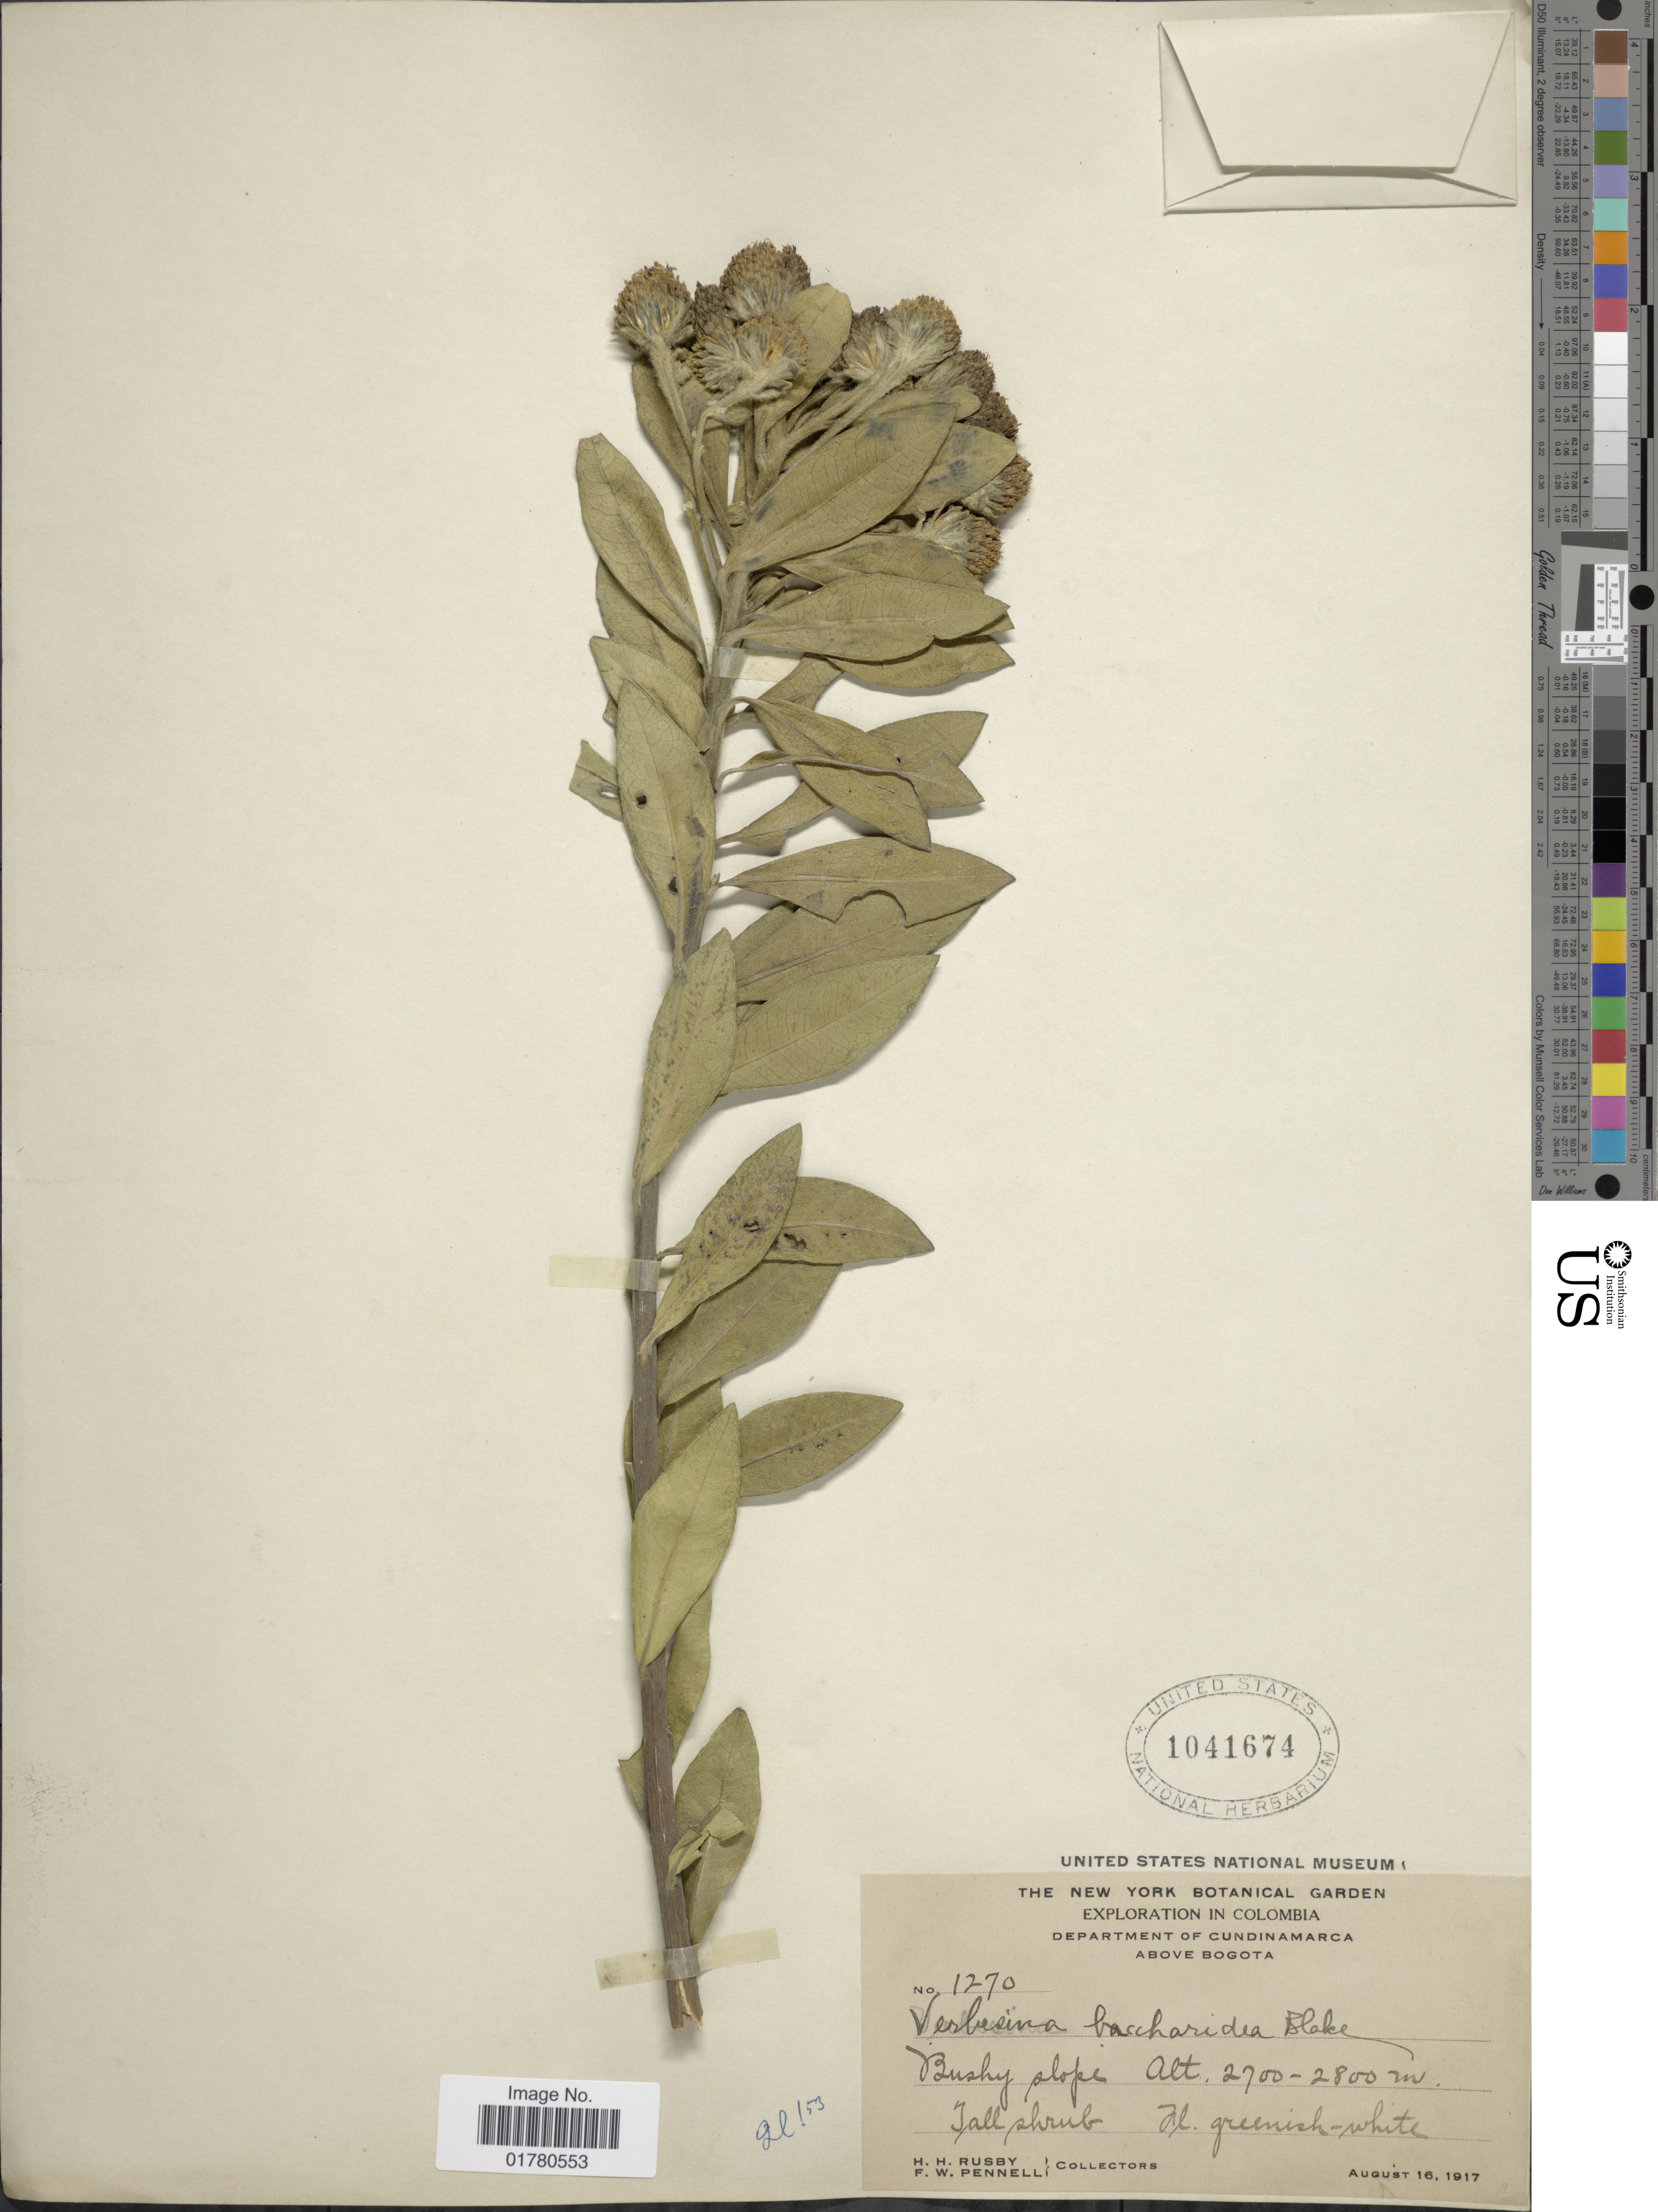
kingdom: Plantae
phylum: Tracheophyta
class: Magnoliopsida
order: Asterales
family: Asteraceae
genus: Verbesina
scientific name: Verbesina baccharides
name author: S.F. Blake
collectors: H. H. Rusby & F. W. Pennell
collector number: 1270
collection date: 1917-08-16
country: Colombia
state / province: Cundinamarca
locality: Department of Cundinamarca above Bogota, Brushy slope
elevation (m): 2700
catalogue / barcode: US 1041674